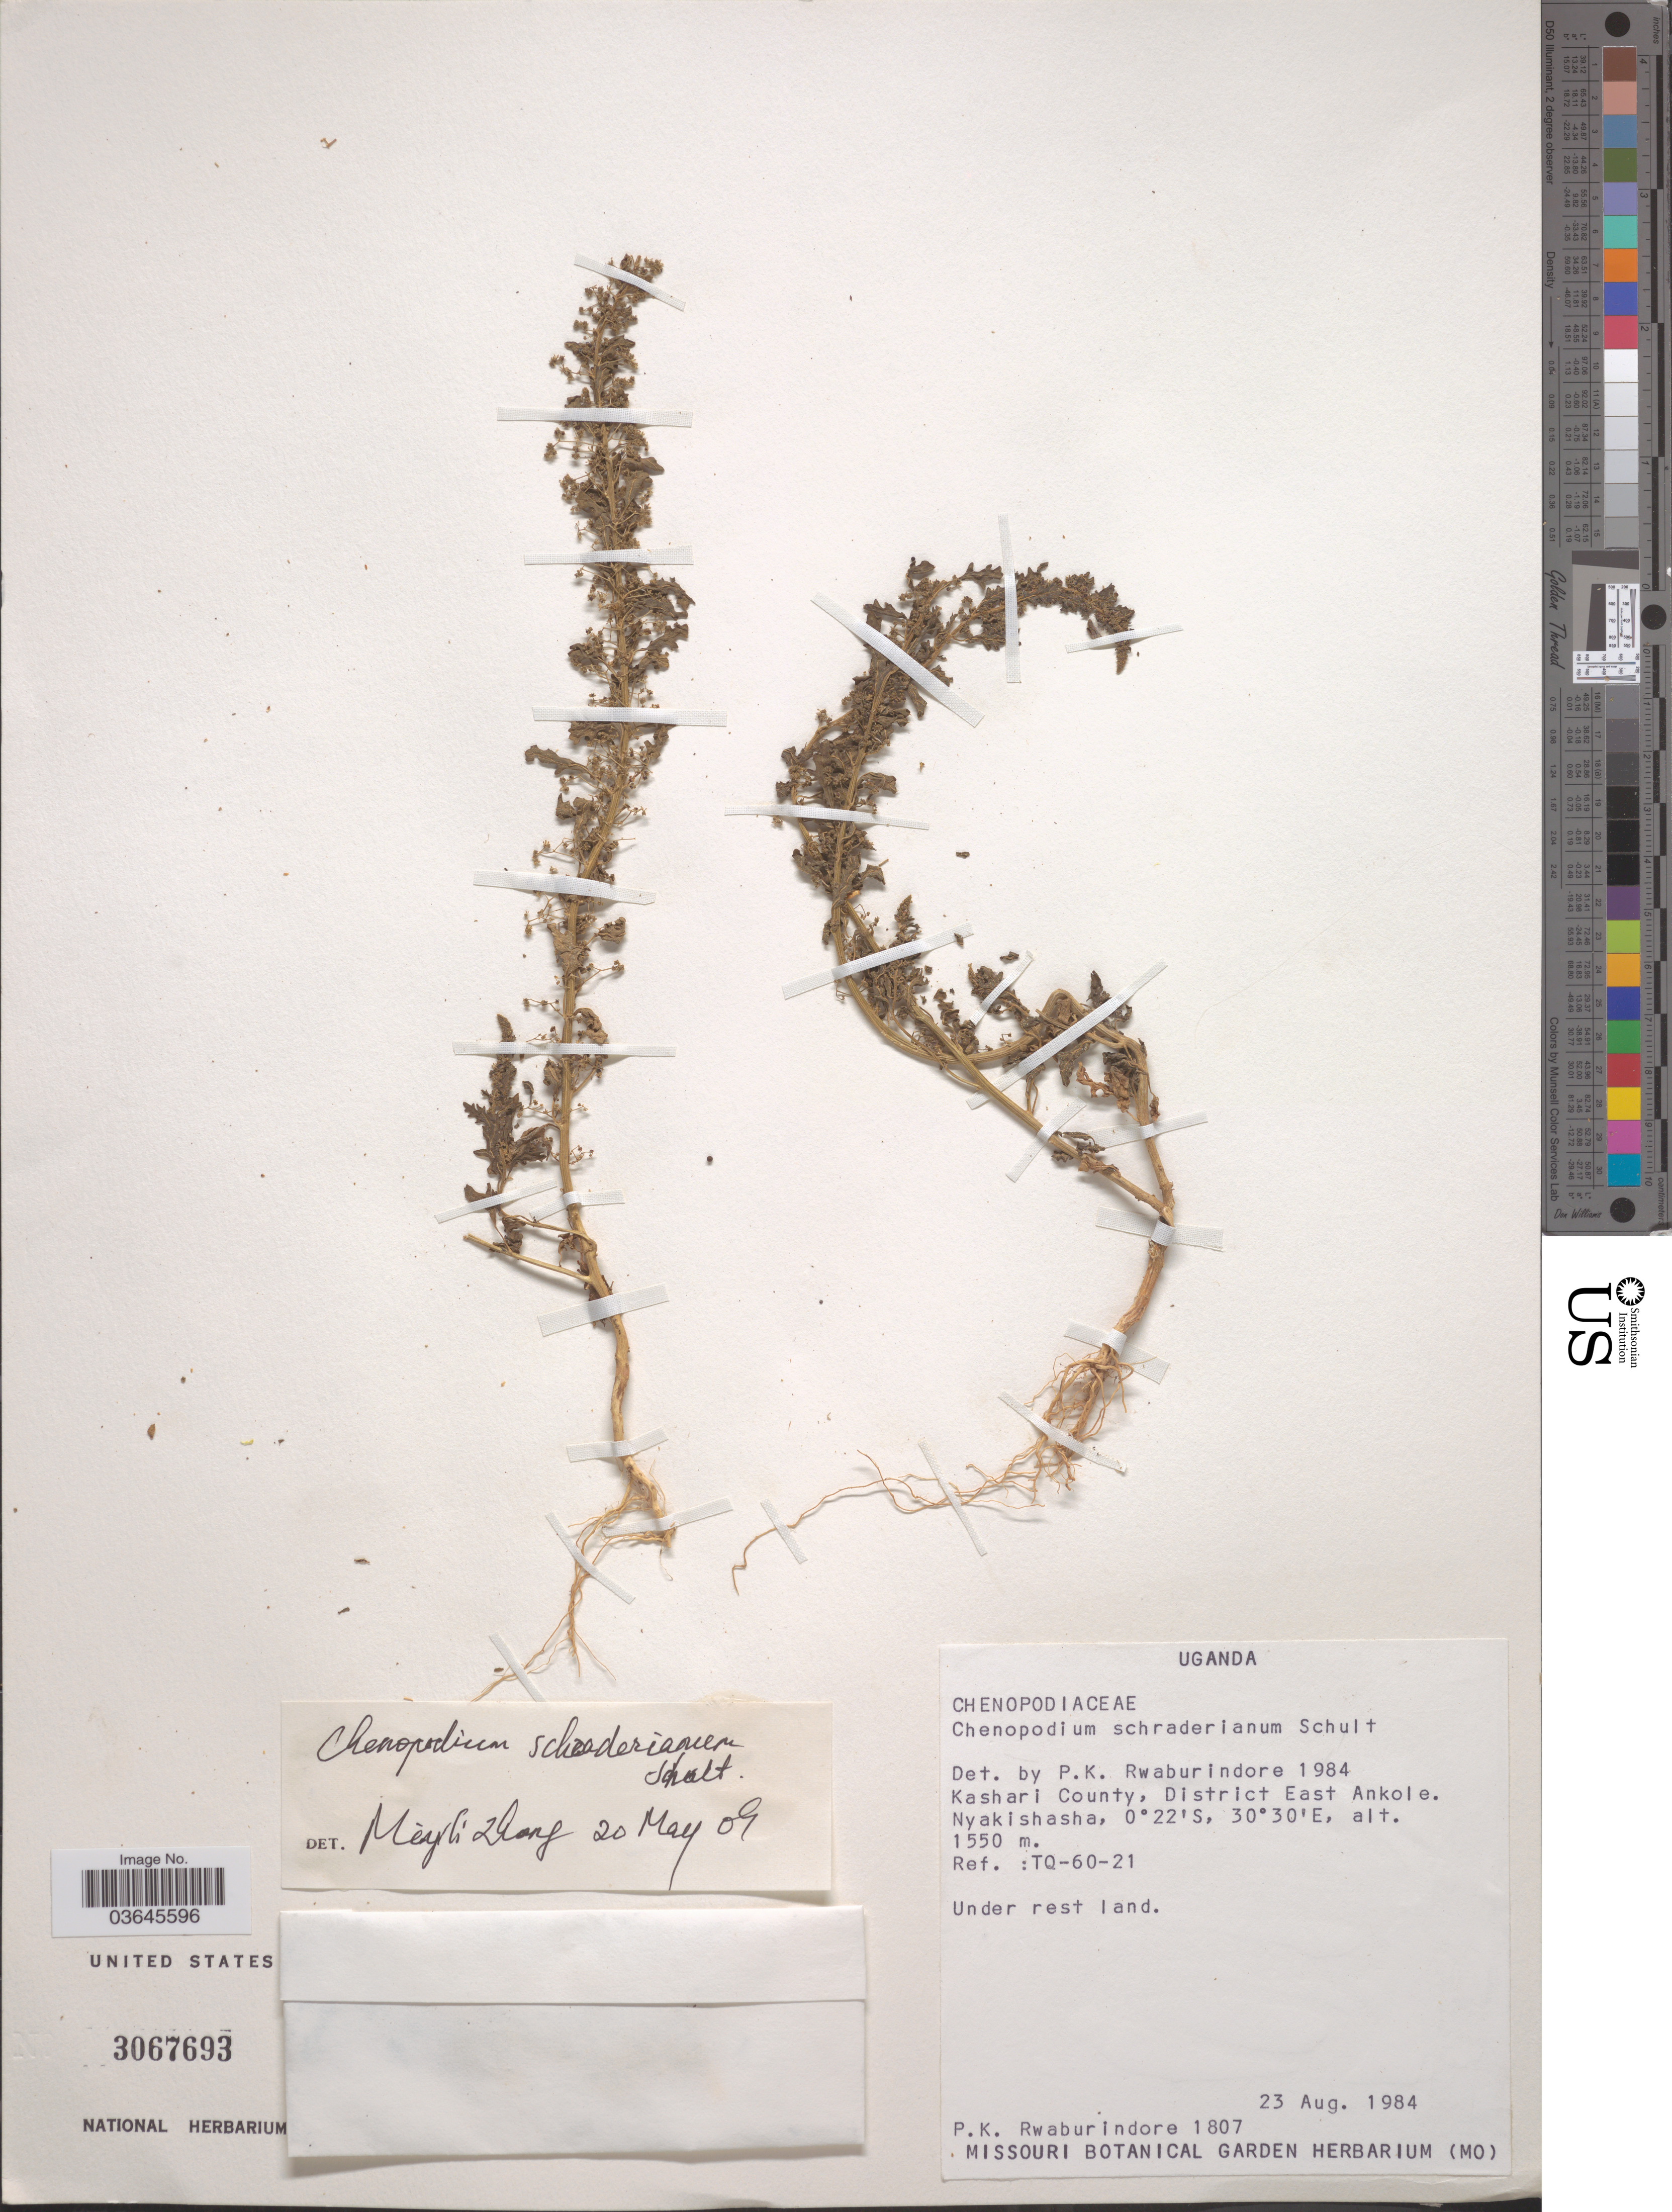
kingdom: Plantae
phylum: Tracheophyta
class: Magnoliopsida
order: Caryophyllales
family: Amaranthaceae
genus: Chenopodium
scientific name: Chenopodium schraderianum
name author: Schult.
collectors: P. Rwaburindore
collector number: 1807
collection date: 1984-08-23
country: Uganda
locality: Kashari County, District East Ankole. Nyakishasha.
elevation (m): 1550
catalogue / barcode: US 3067693